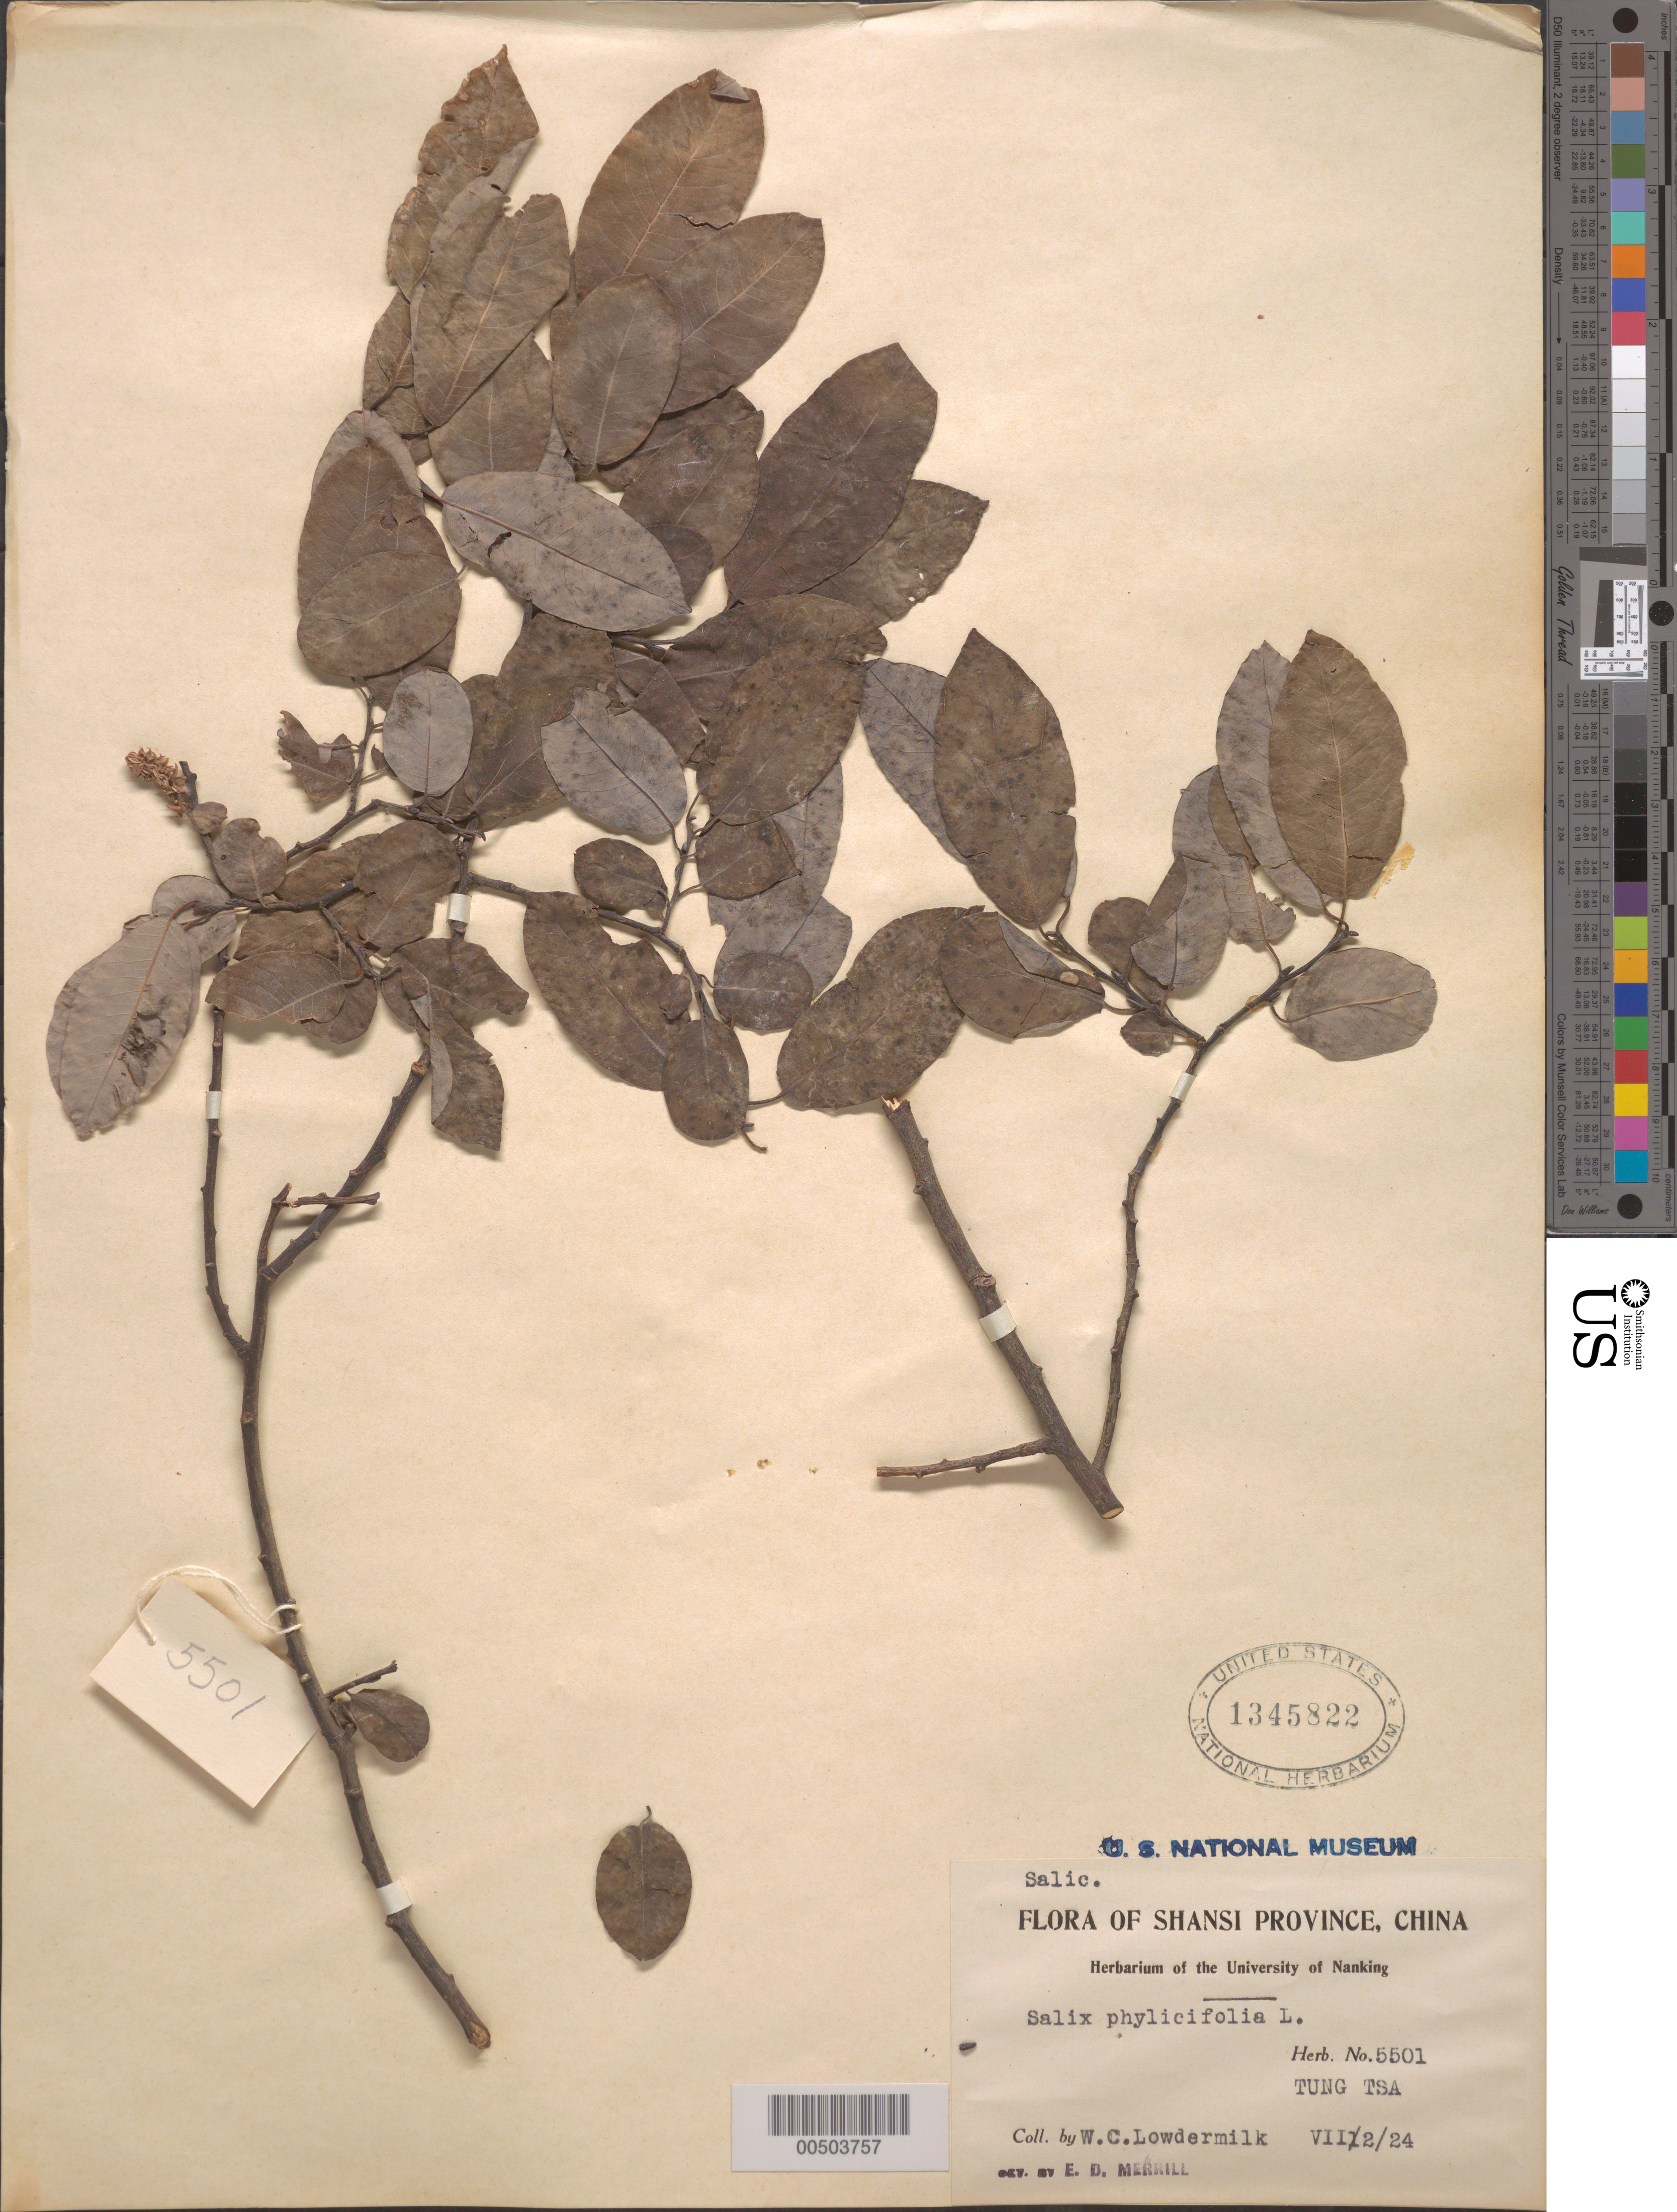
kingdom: Plantae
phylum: Tracheophyta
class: Magnoliopsida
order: Malpighiales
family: Salicaceae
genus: Salix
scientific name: Salix phylicifolia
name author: L.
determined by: Merrill, Elmer D.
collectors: W. Lowdermilk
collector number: Herb. No. 5501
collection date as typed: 12 Jul 1924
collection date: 1924-07-12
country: China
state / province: Shanxi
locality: Tung Tsa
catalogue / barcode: US 1345822